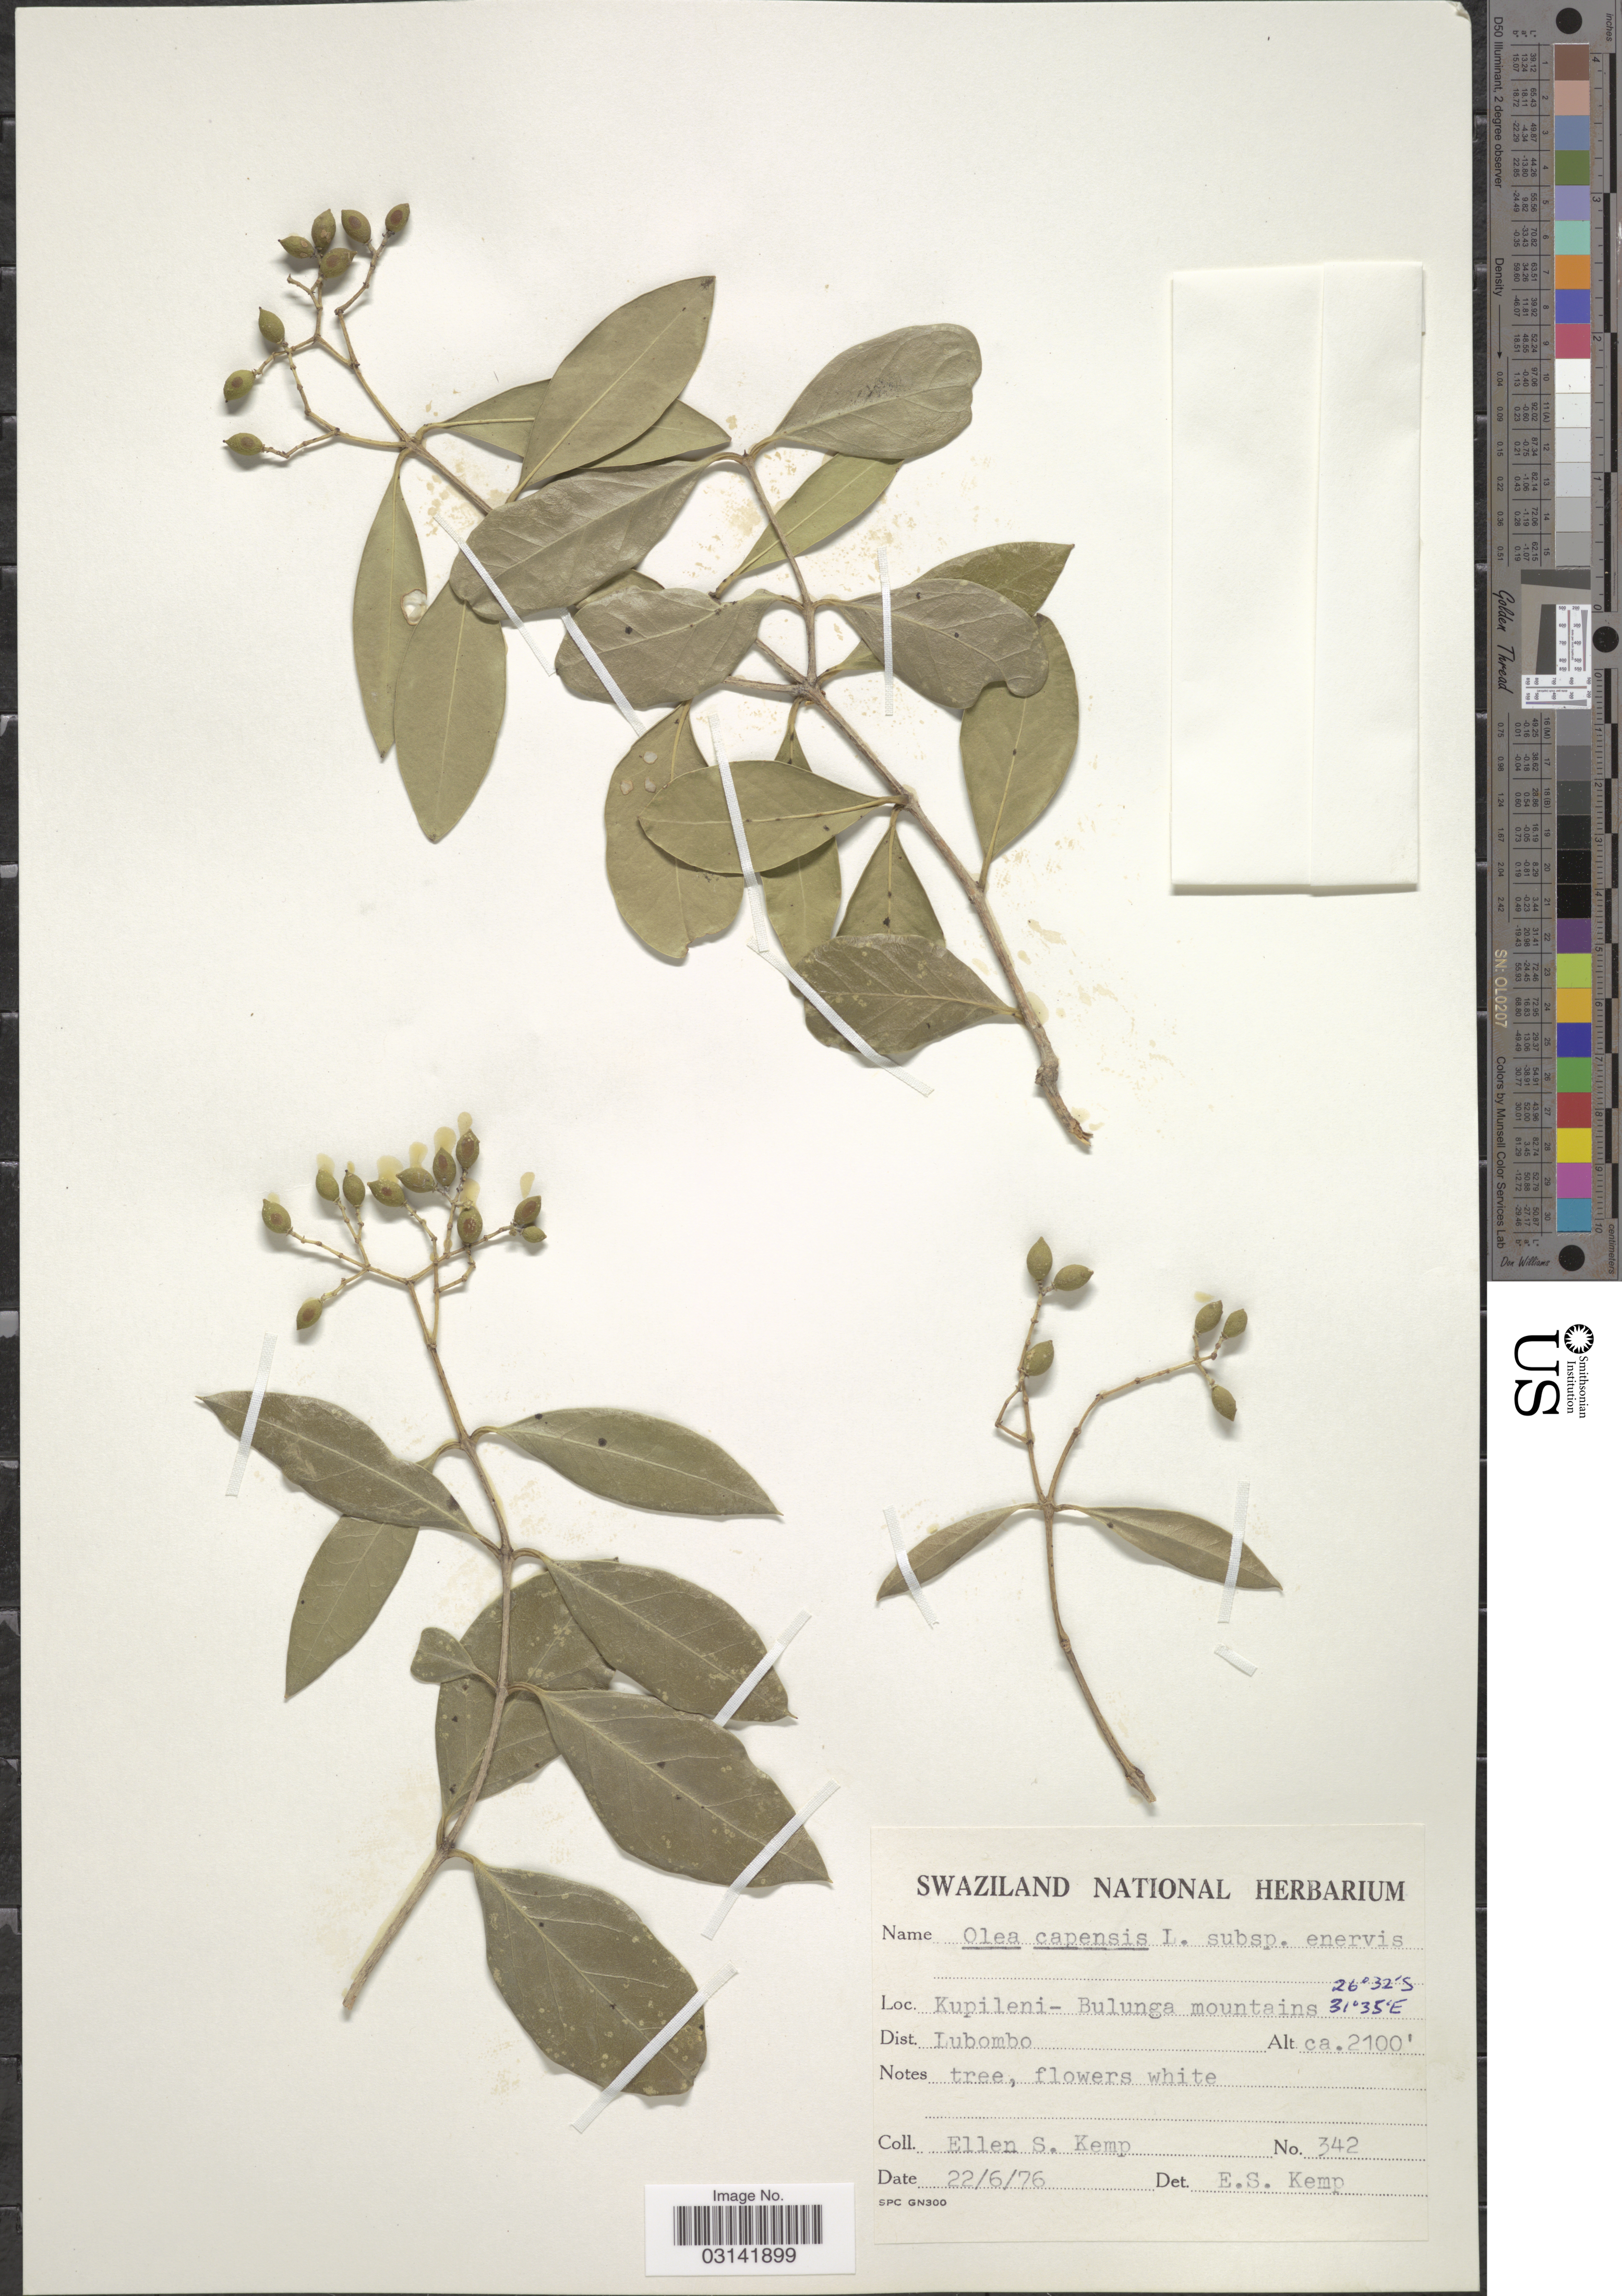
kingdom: Plantae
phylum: Tracheophyta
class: Magnoliopsida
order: Lamiales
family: Oleaceae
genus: Olea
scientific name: Olea capensis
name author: L.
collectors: E. S. Kemp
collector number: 342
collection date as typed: Transcribed d/m/y: 22/6/76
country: Eswatini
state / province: Lubombo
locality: Kupileni-Bulunga mountains, Dist. Lubombo.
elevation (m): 640